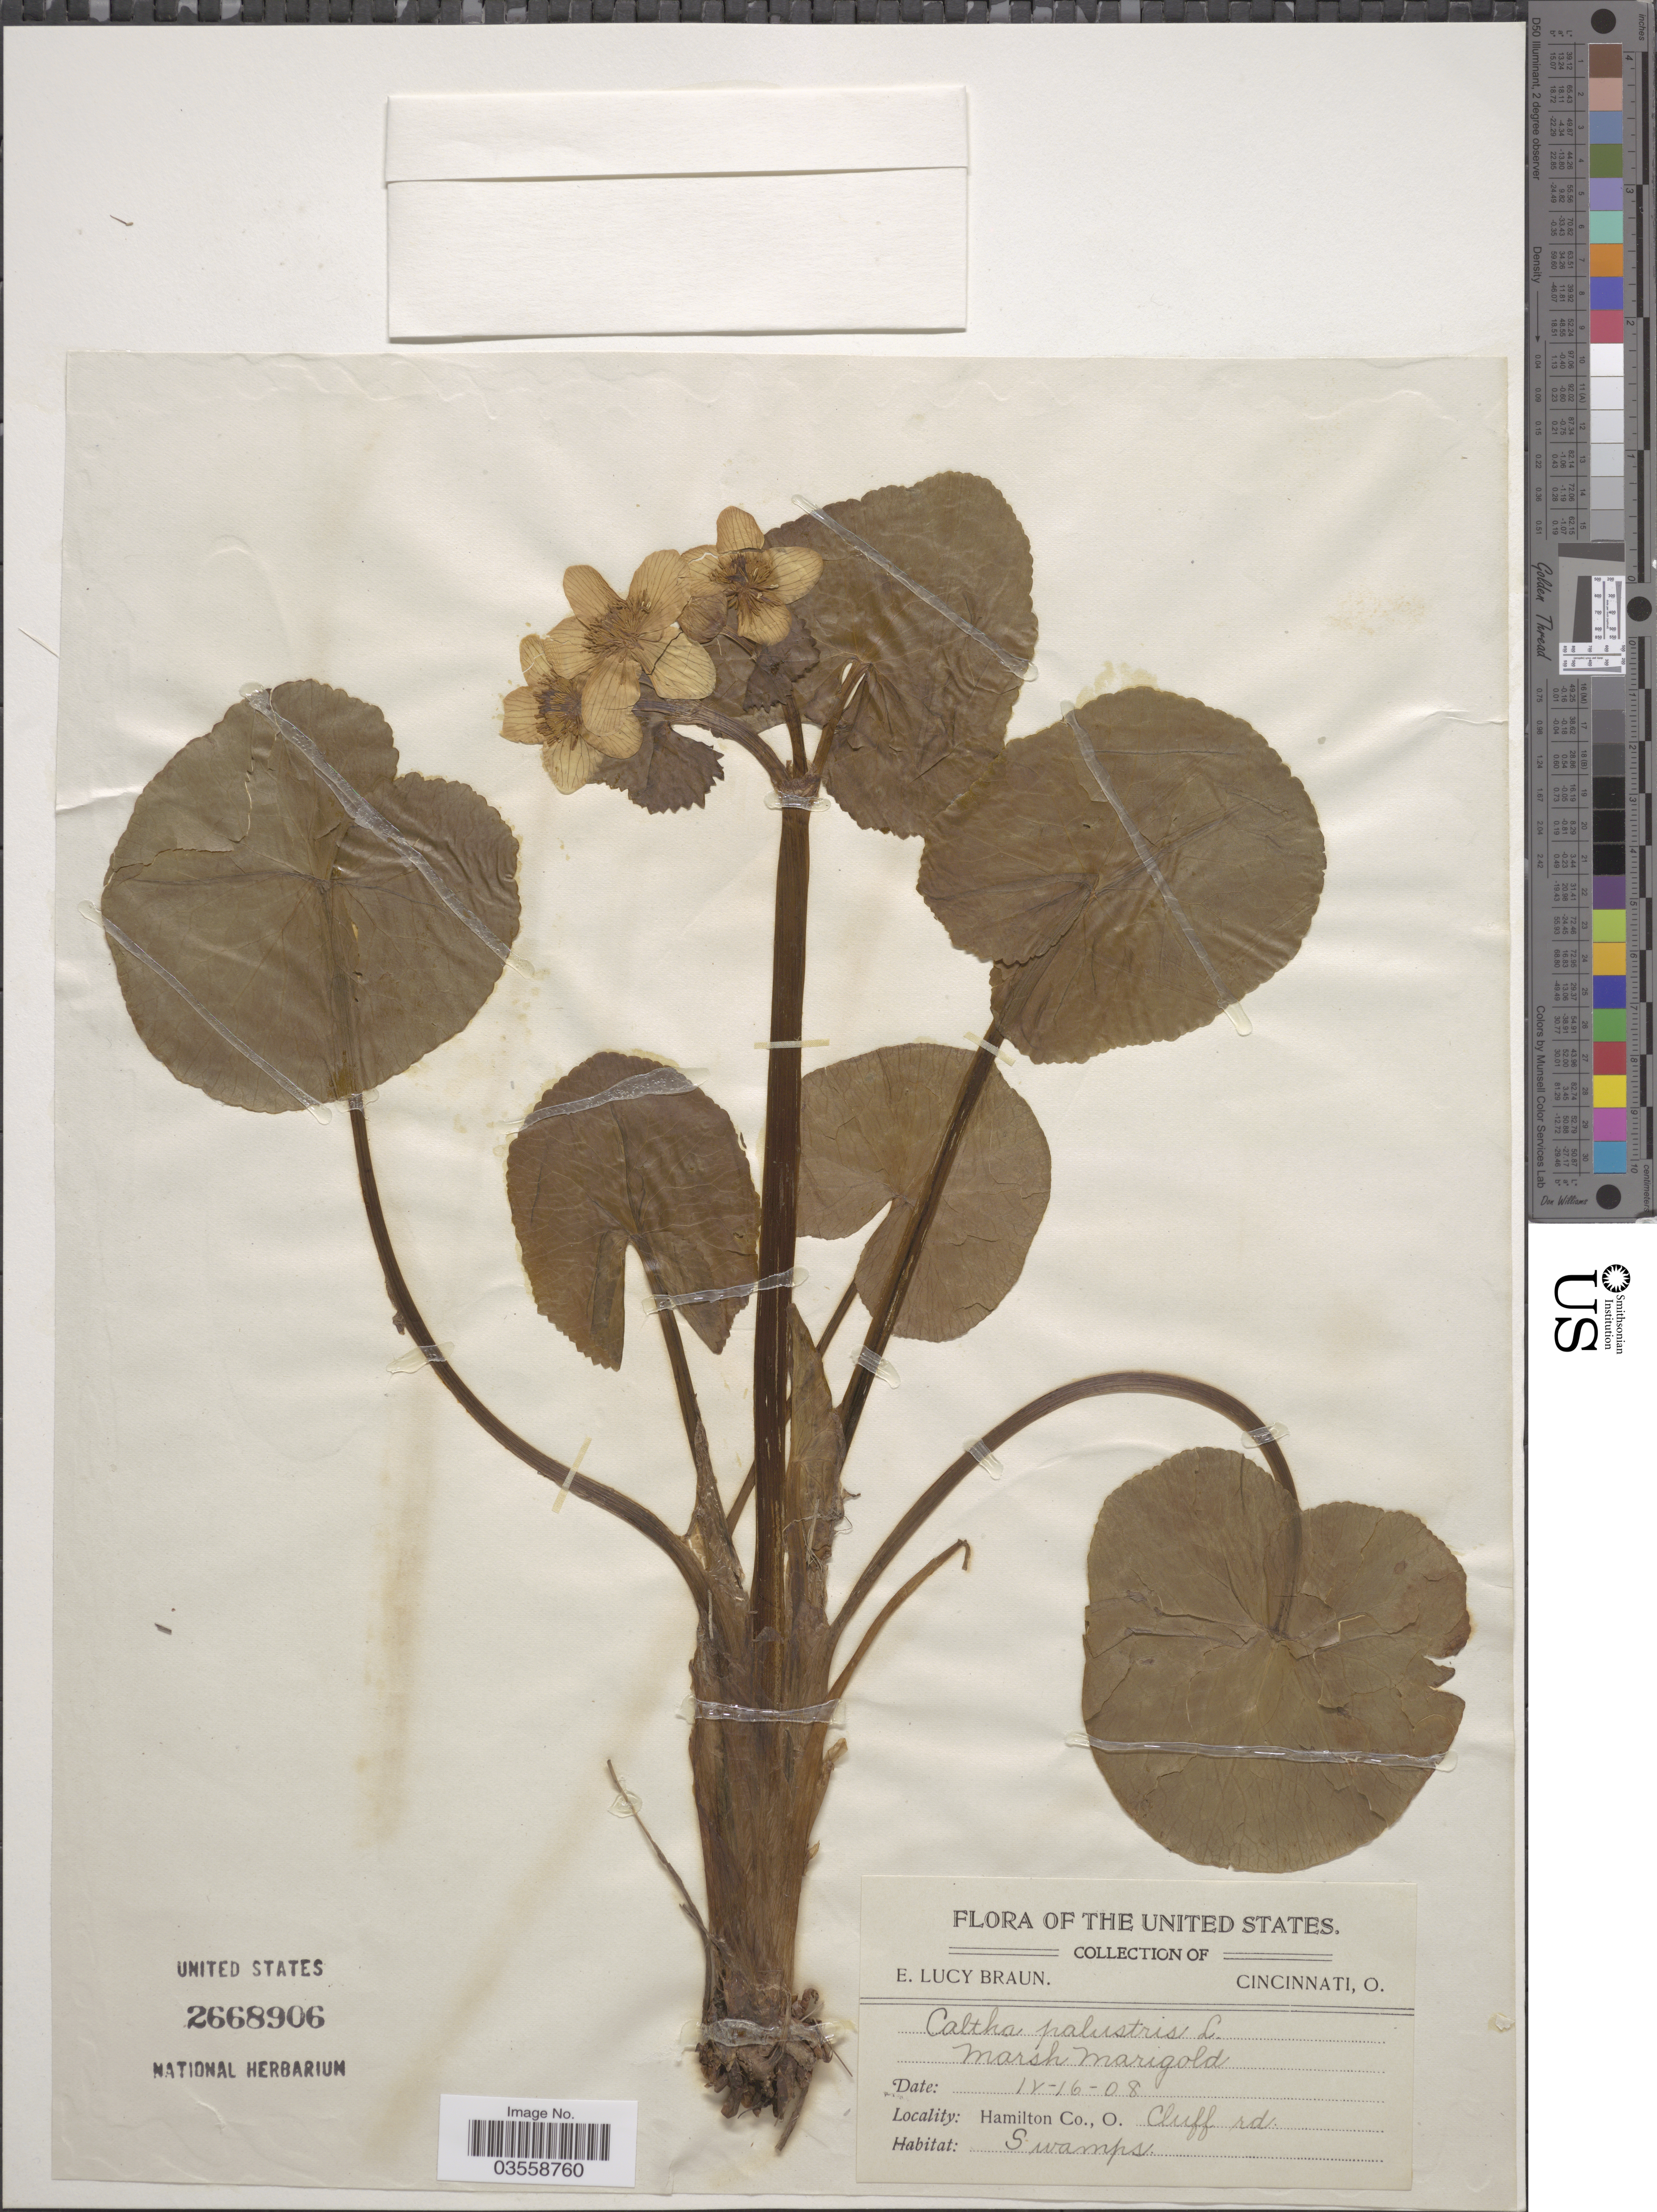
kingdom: Plantae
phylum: Tracheophyta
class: Magnoliopsida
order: Ranunculales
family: Ranunculaceae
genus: Caltha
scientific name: Caltha palustris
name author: L.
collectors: E. L. Braun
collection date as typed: Transcribed d/m/y: 16/4/8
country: United States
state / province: Ohio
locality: Hamilton Co. Cluff rd.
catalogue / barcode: US 2668906